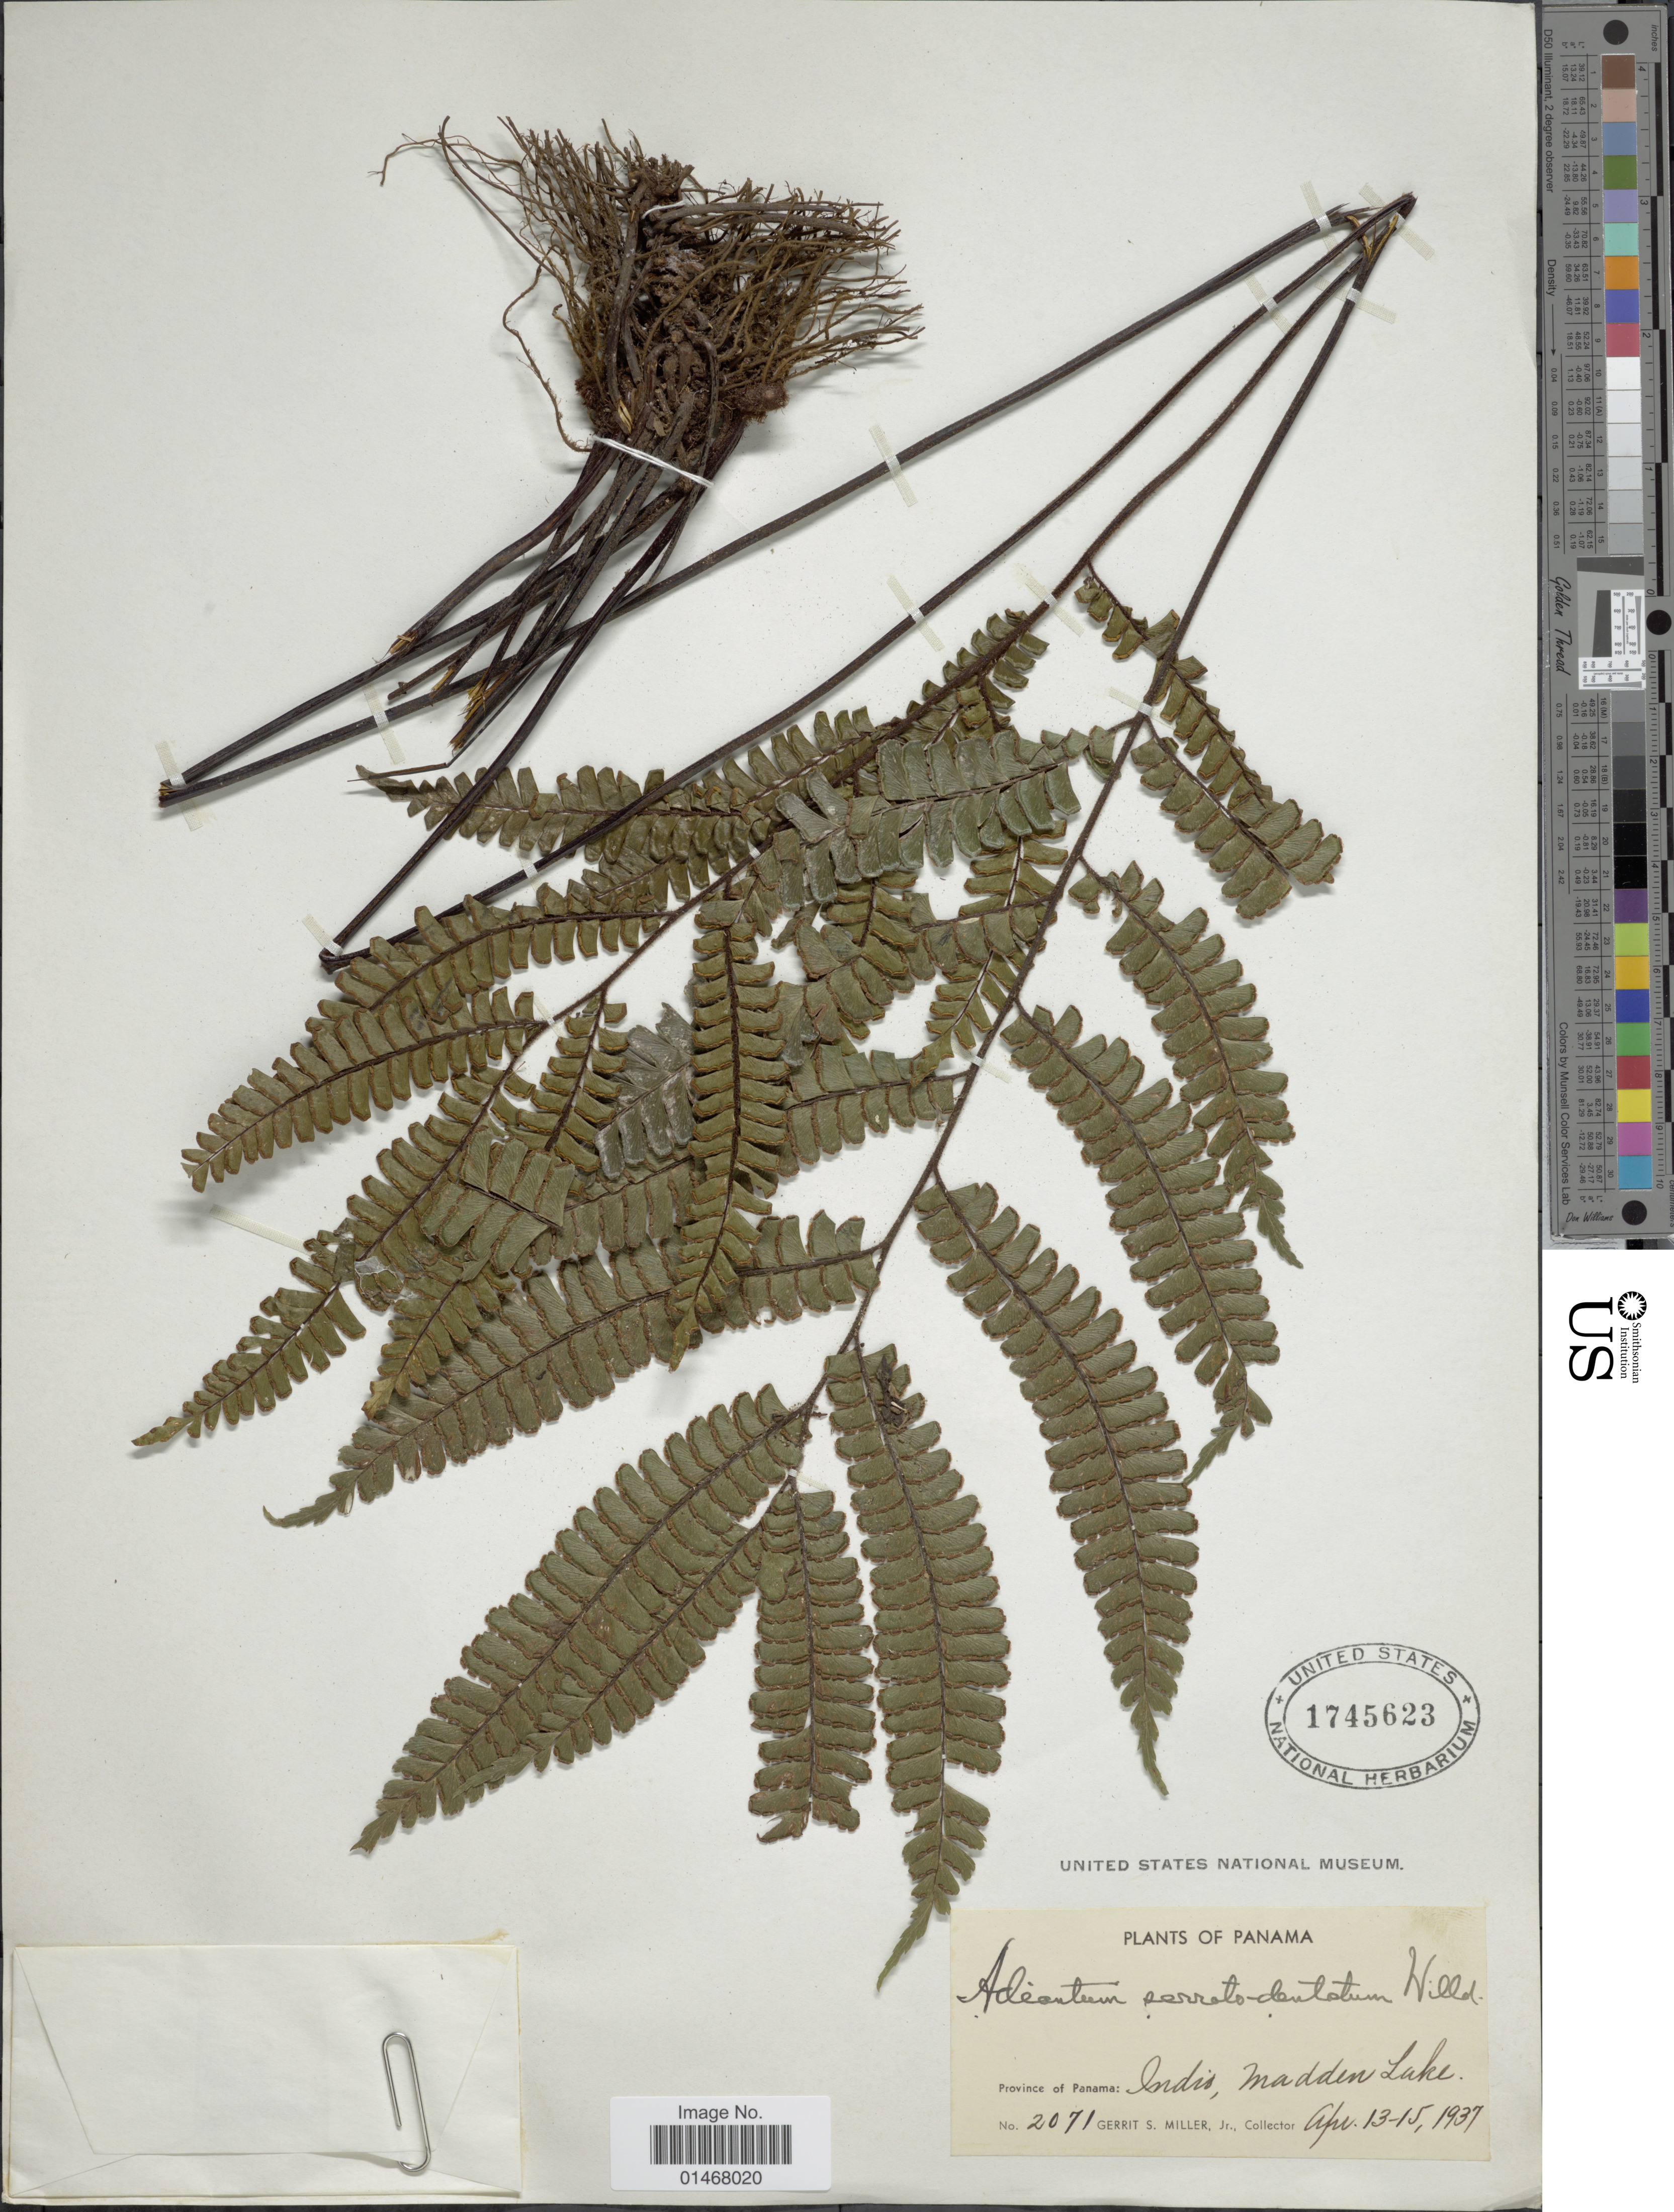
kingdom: Plantae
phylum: Tracheophyta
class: Polypodiopsida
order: Polypodiales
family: Pteridaceae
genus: Adiantum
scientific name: Adiantum serratodentatum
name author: Humb. & Bonpl. ex Willd.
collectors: G. S. Miller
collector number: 2071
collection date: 1937-04-13/1937-04-15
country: Panama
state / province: Panamá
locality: Indis, Madden Lake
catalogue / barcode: US 1745623